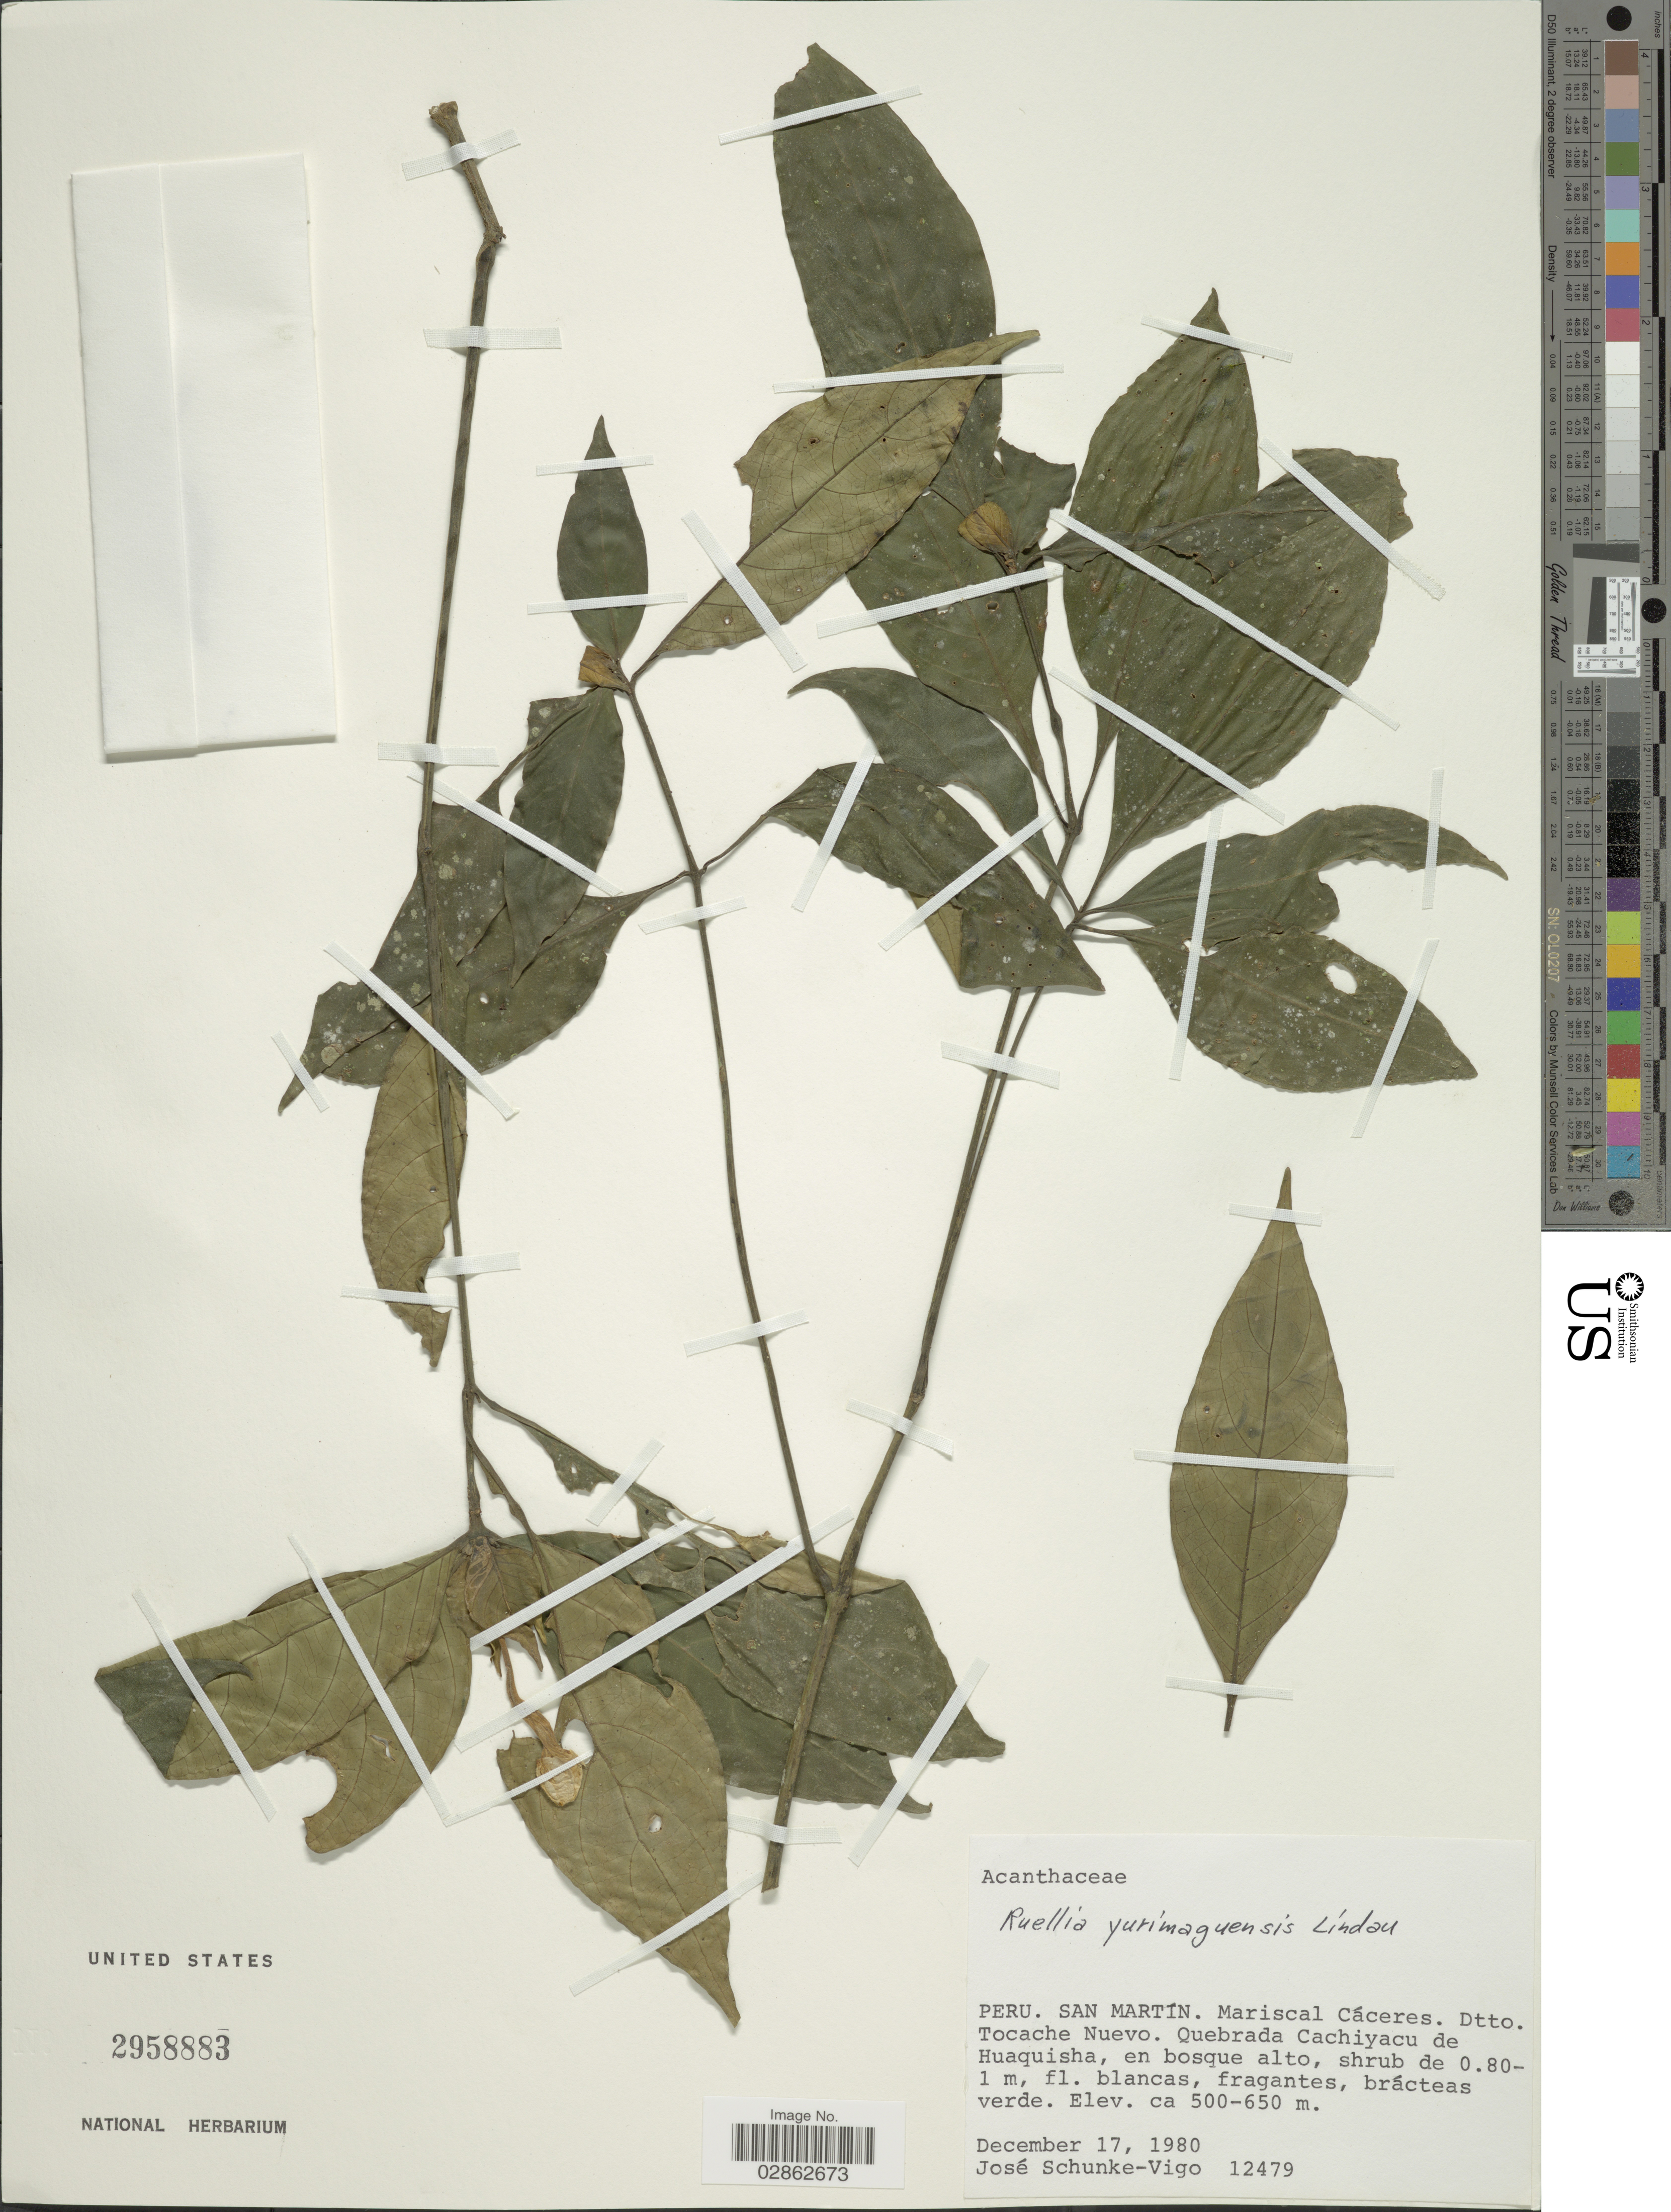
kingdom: Plantae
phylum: Tracheophyta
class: Magnoliopsida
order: Lamiales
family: Acanthaceae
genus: Ruellia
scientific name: Ruellia yurimaguensis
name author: Lindau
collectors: J. Schunke Vigo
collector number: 12479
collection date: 1980-12-17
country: Peru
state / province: San Martín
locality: Mariscal Cáceres. Dtto. Tocache Nuevo. Quebrada Cachiyacu de Huaquisha.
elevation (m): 500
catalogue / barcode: US 2958883